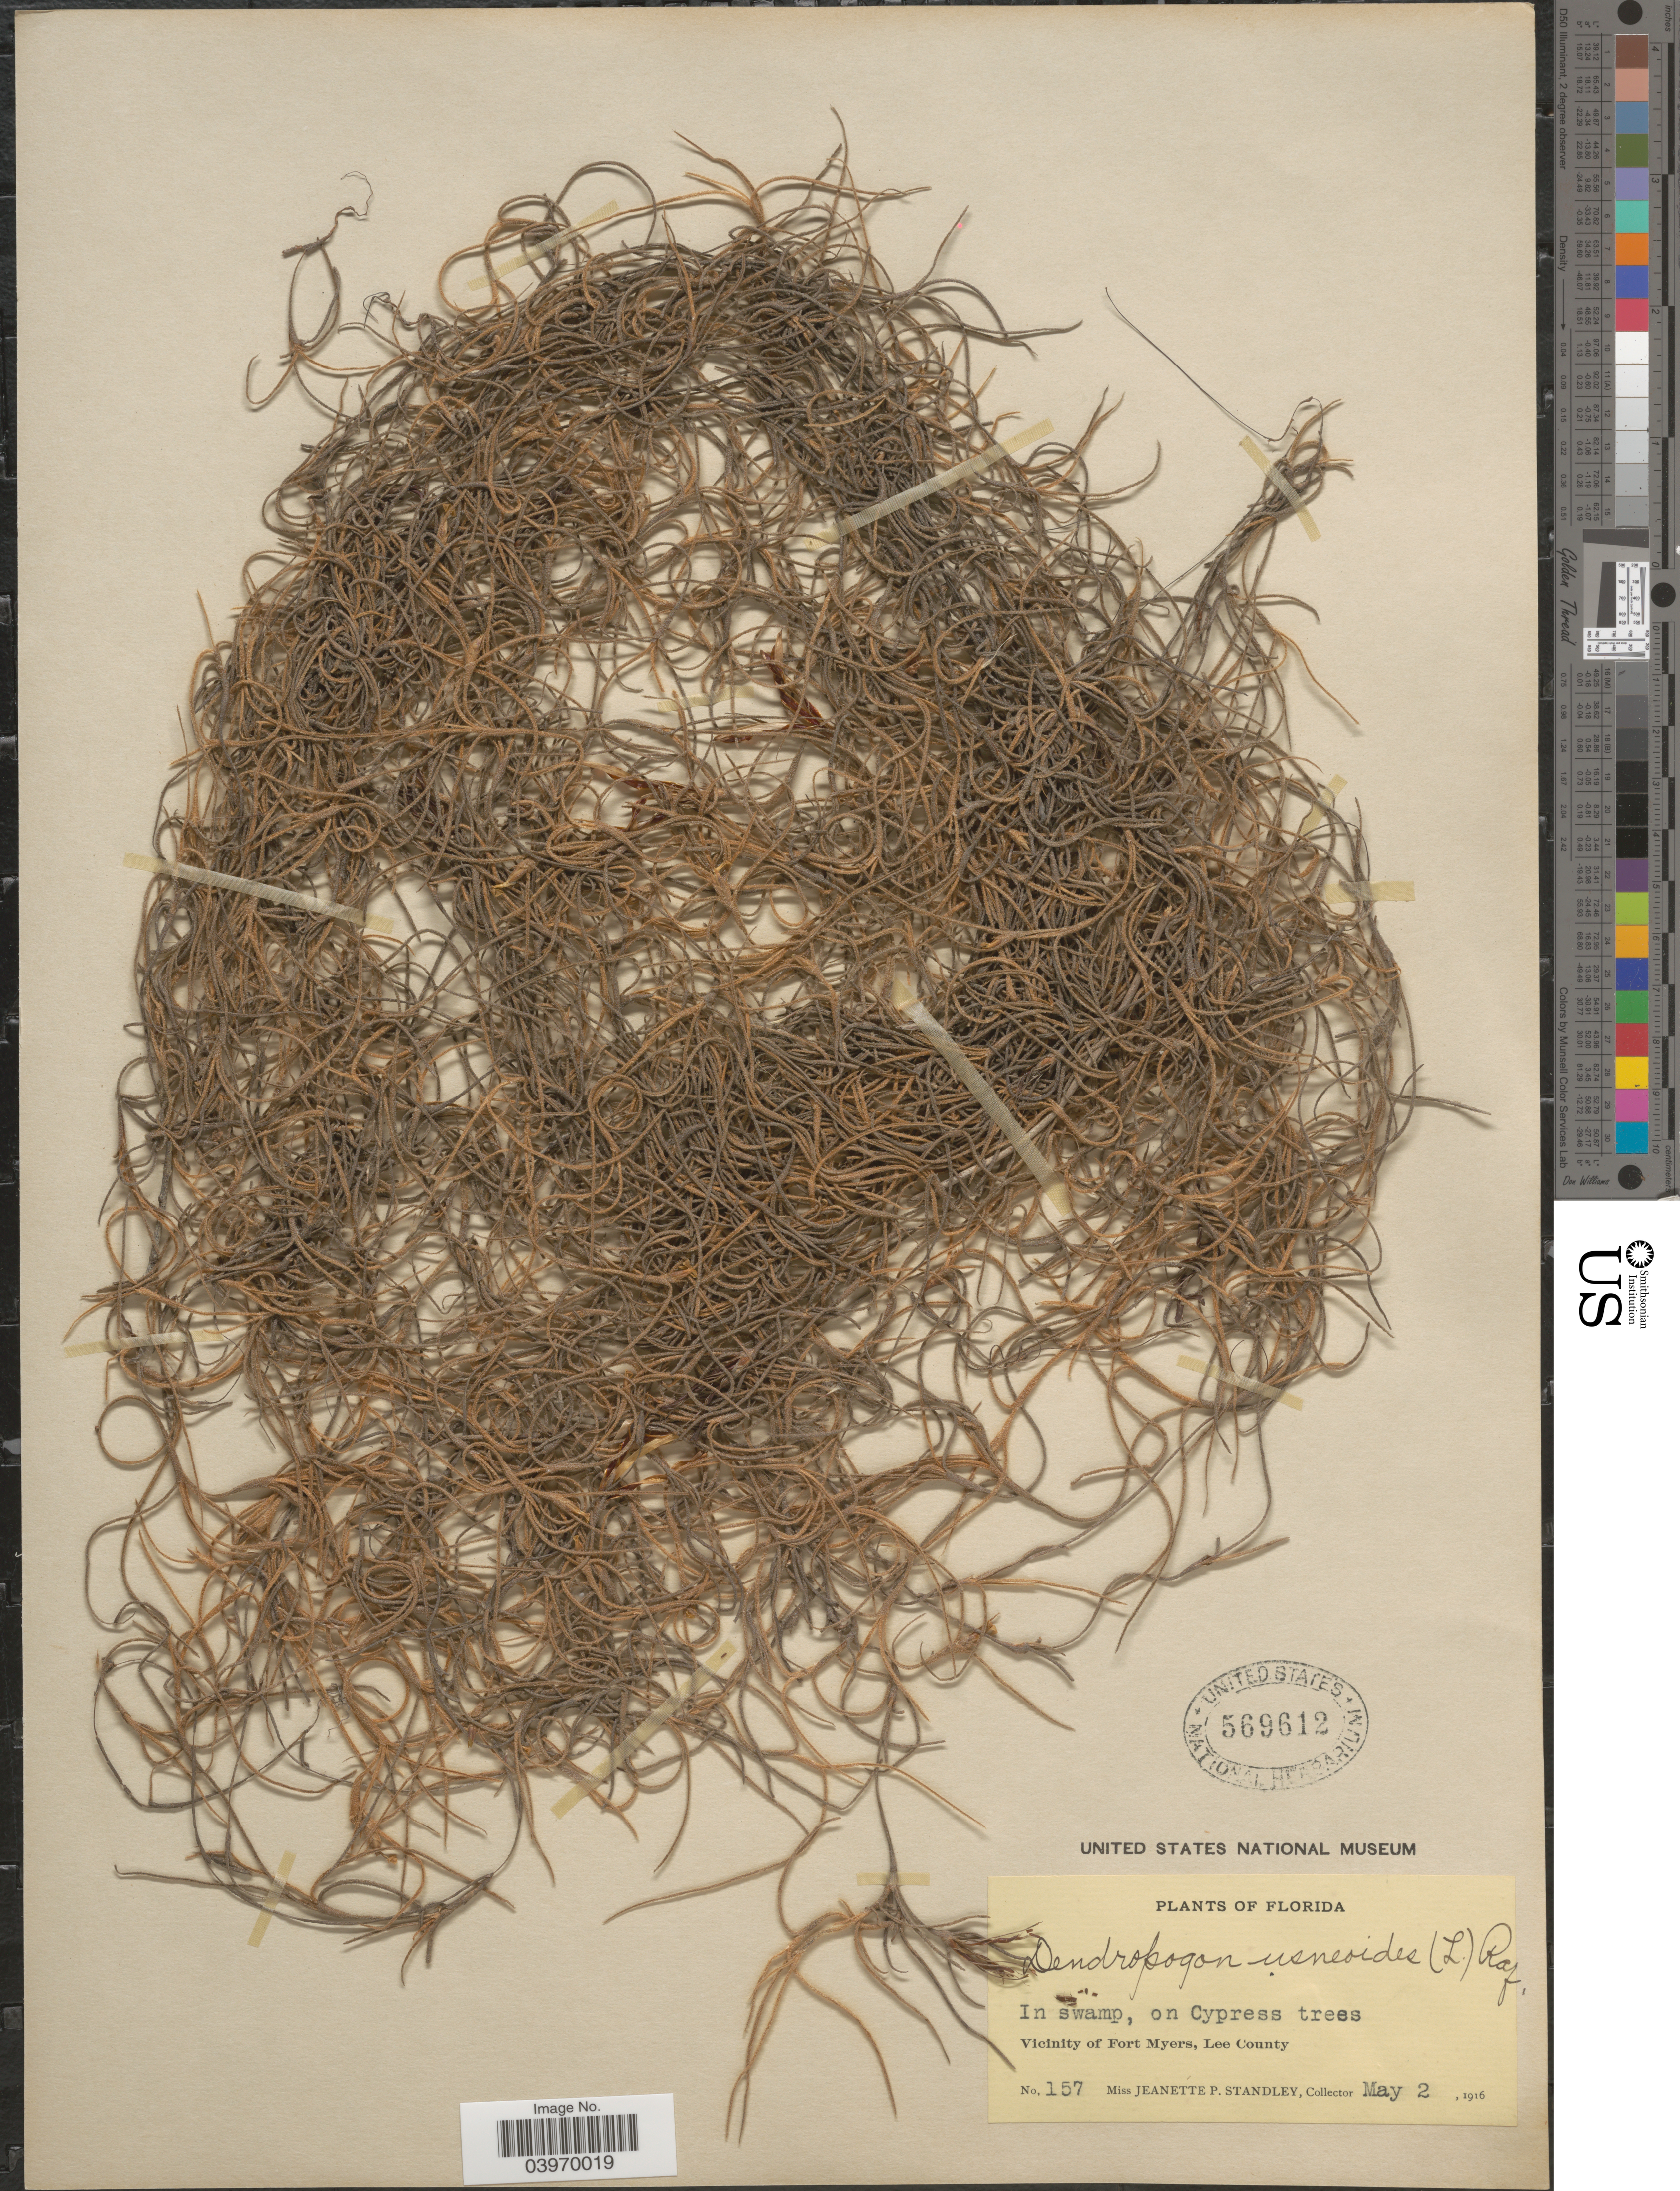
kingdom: Plantae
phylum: Tracheophyta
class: Liliopsida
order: Poales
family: Bromeliaceae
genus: Tillandsia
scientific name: Tillandsia usneoides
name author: (L.) L.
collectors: J. P. Standley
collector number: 157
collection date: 1916-05-02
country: United States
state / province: Florida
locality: Vicinity of Fort Myers, Lee County.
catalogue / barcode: US 569612